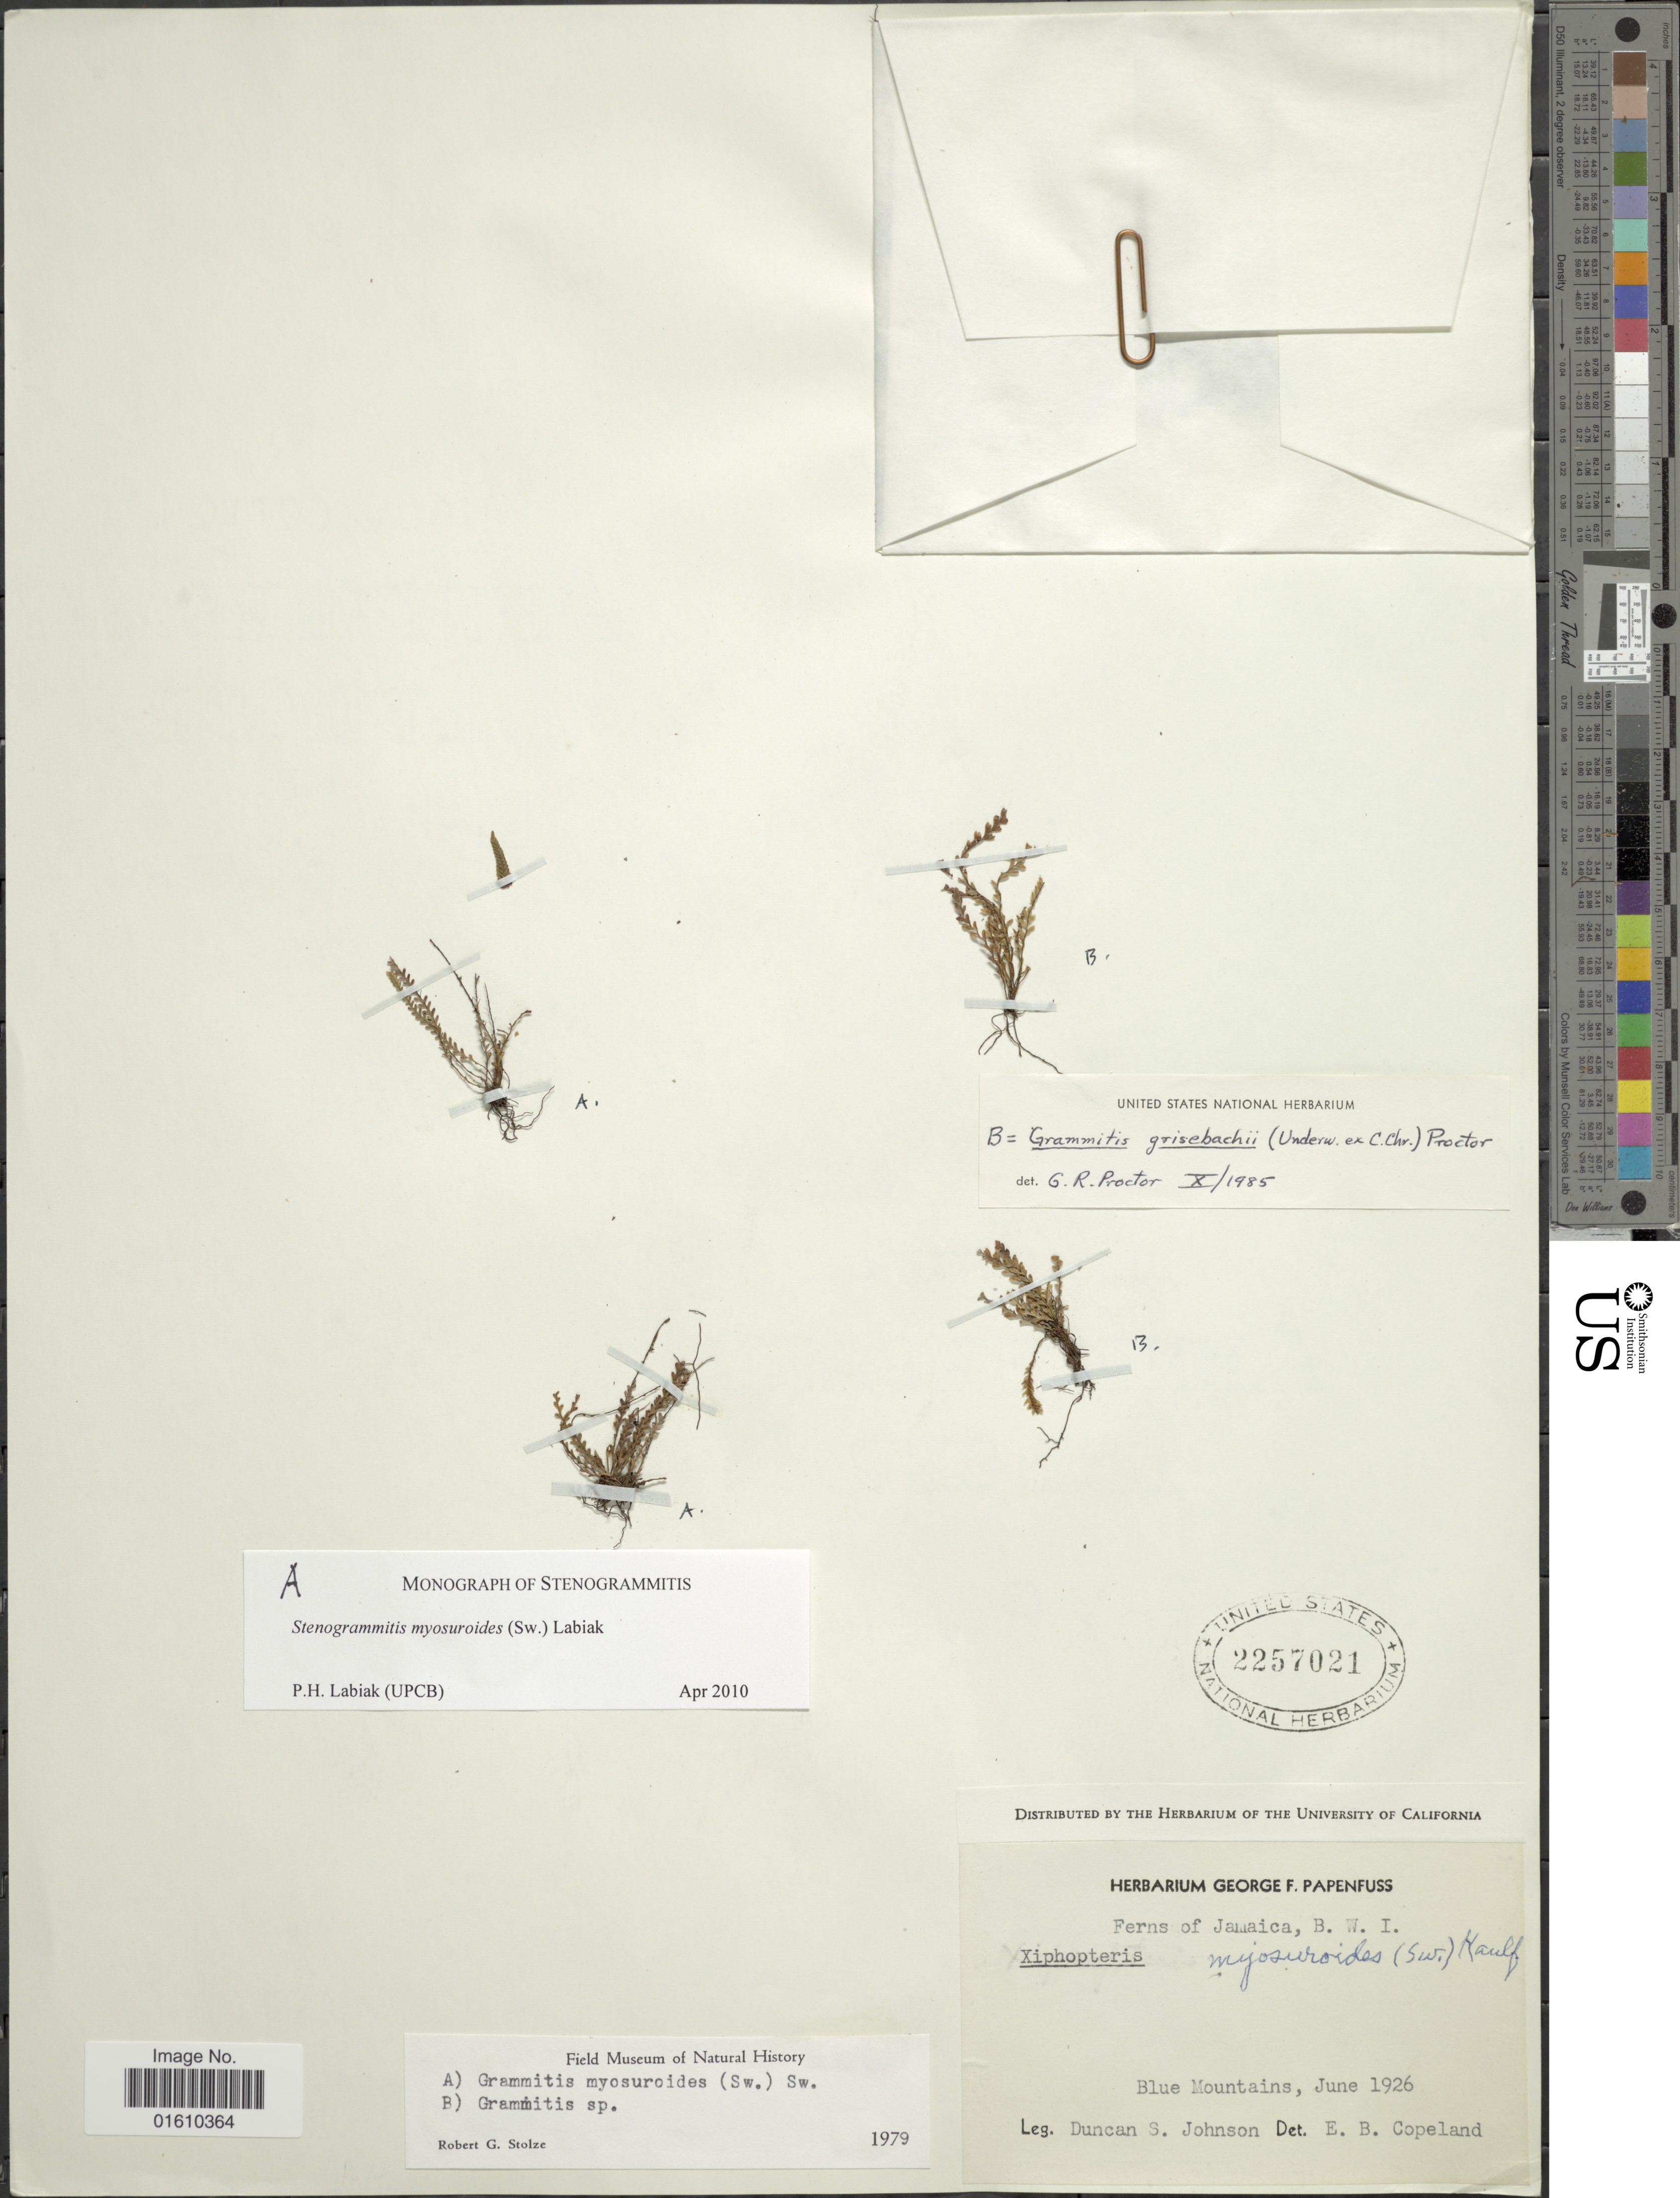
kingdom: Plantae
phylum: Tracheophyta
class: Polypodiopsida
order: Polypodiales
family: Polypodiaceae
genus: Stenogrammitis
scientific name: Stenogrammitis myosuroides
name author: (Sw.) Labiak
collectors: D. S. Johnson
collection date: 1926-06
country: Jamaica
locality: B.W.I., Blue Mountains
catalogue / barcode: US 2257021